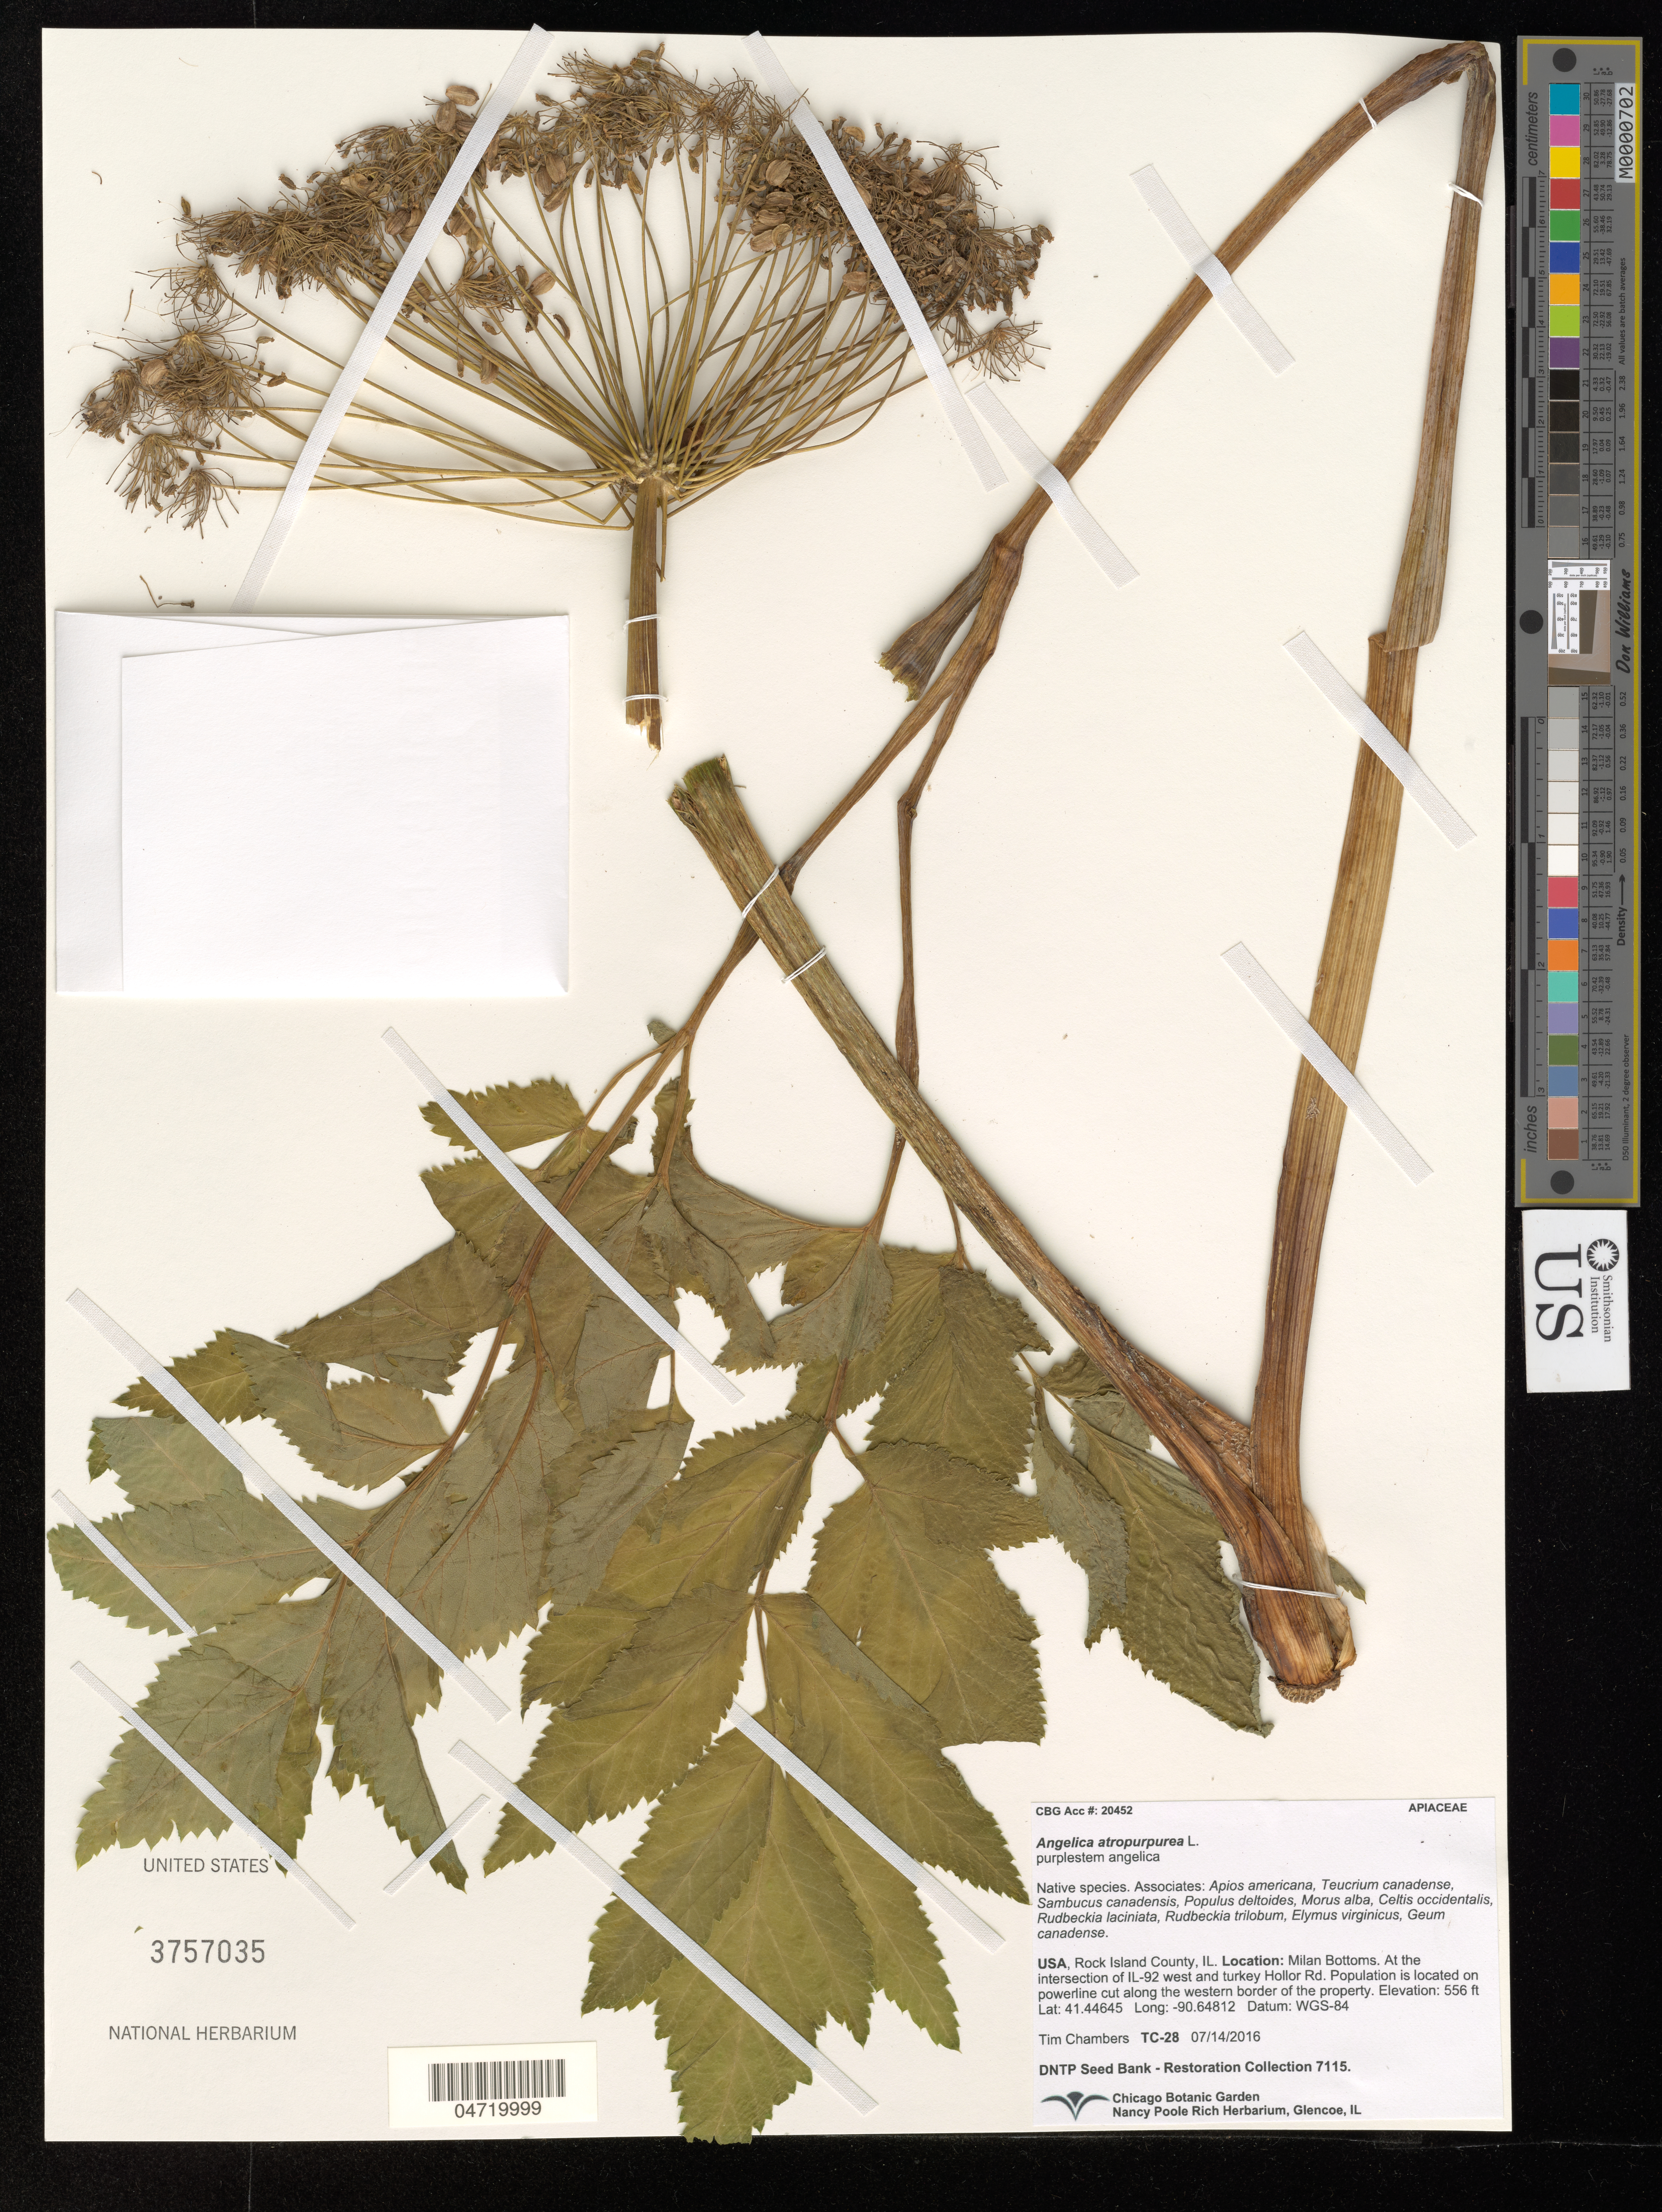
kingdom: Plantae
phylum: Tracheophyta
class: Magnoliopsida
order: Apiales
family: Apiaceae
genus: Angelica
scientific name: Angelica atropurpurea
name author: L.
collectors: T. Chambers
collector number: TC-28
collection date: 2016-07-14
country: United States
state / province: Illinois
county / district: Rock Island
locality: Rock Island County. Milan Bottoms. At the intersection of IL-92 west and turkey Hollor Rd. Population is located on powerline cut along the western border of the property.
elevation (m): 169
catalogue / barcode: US 3757035